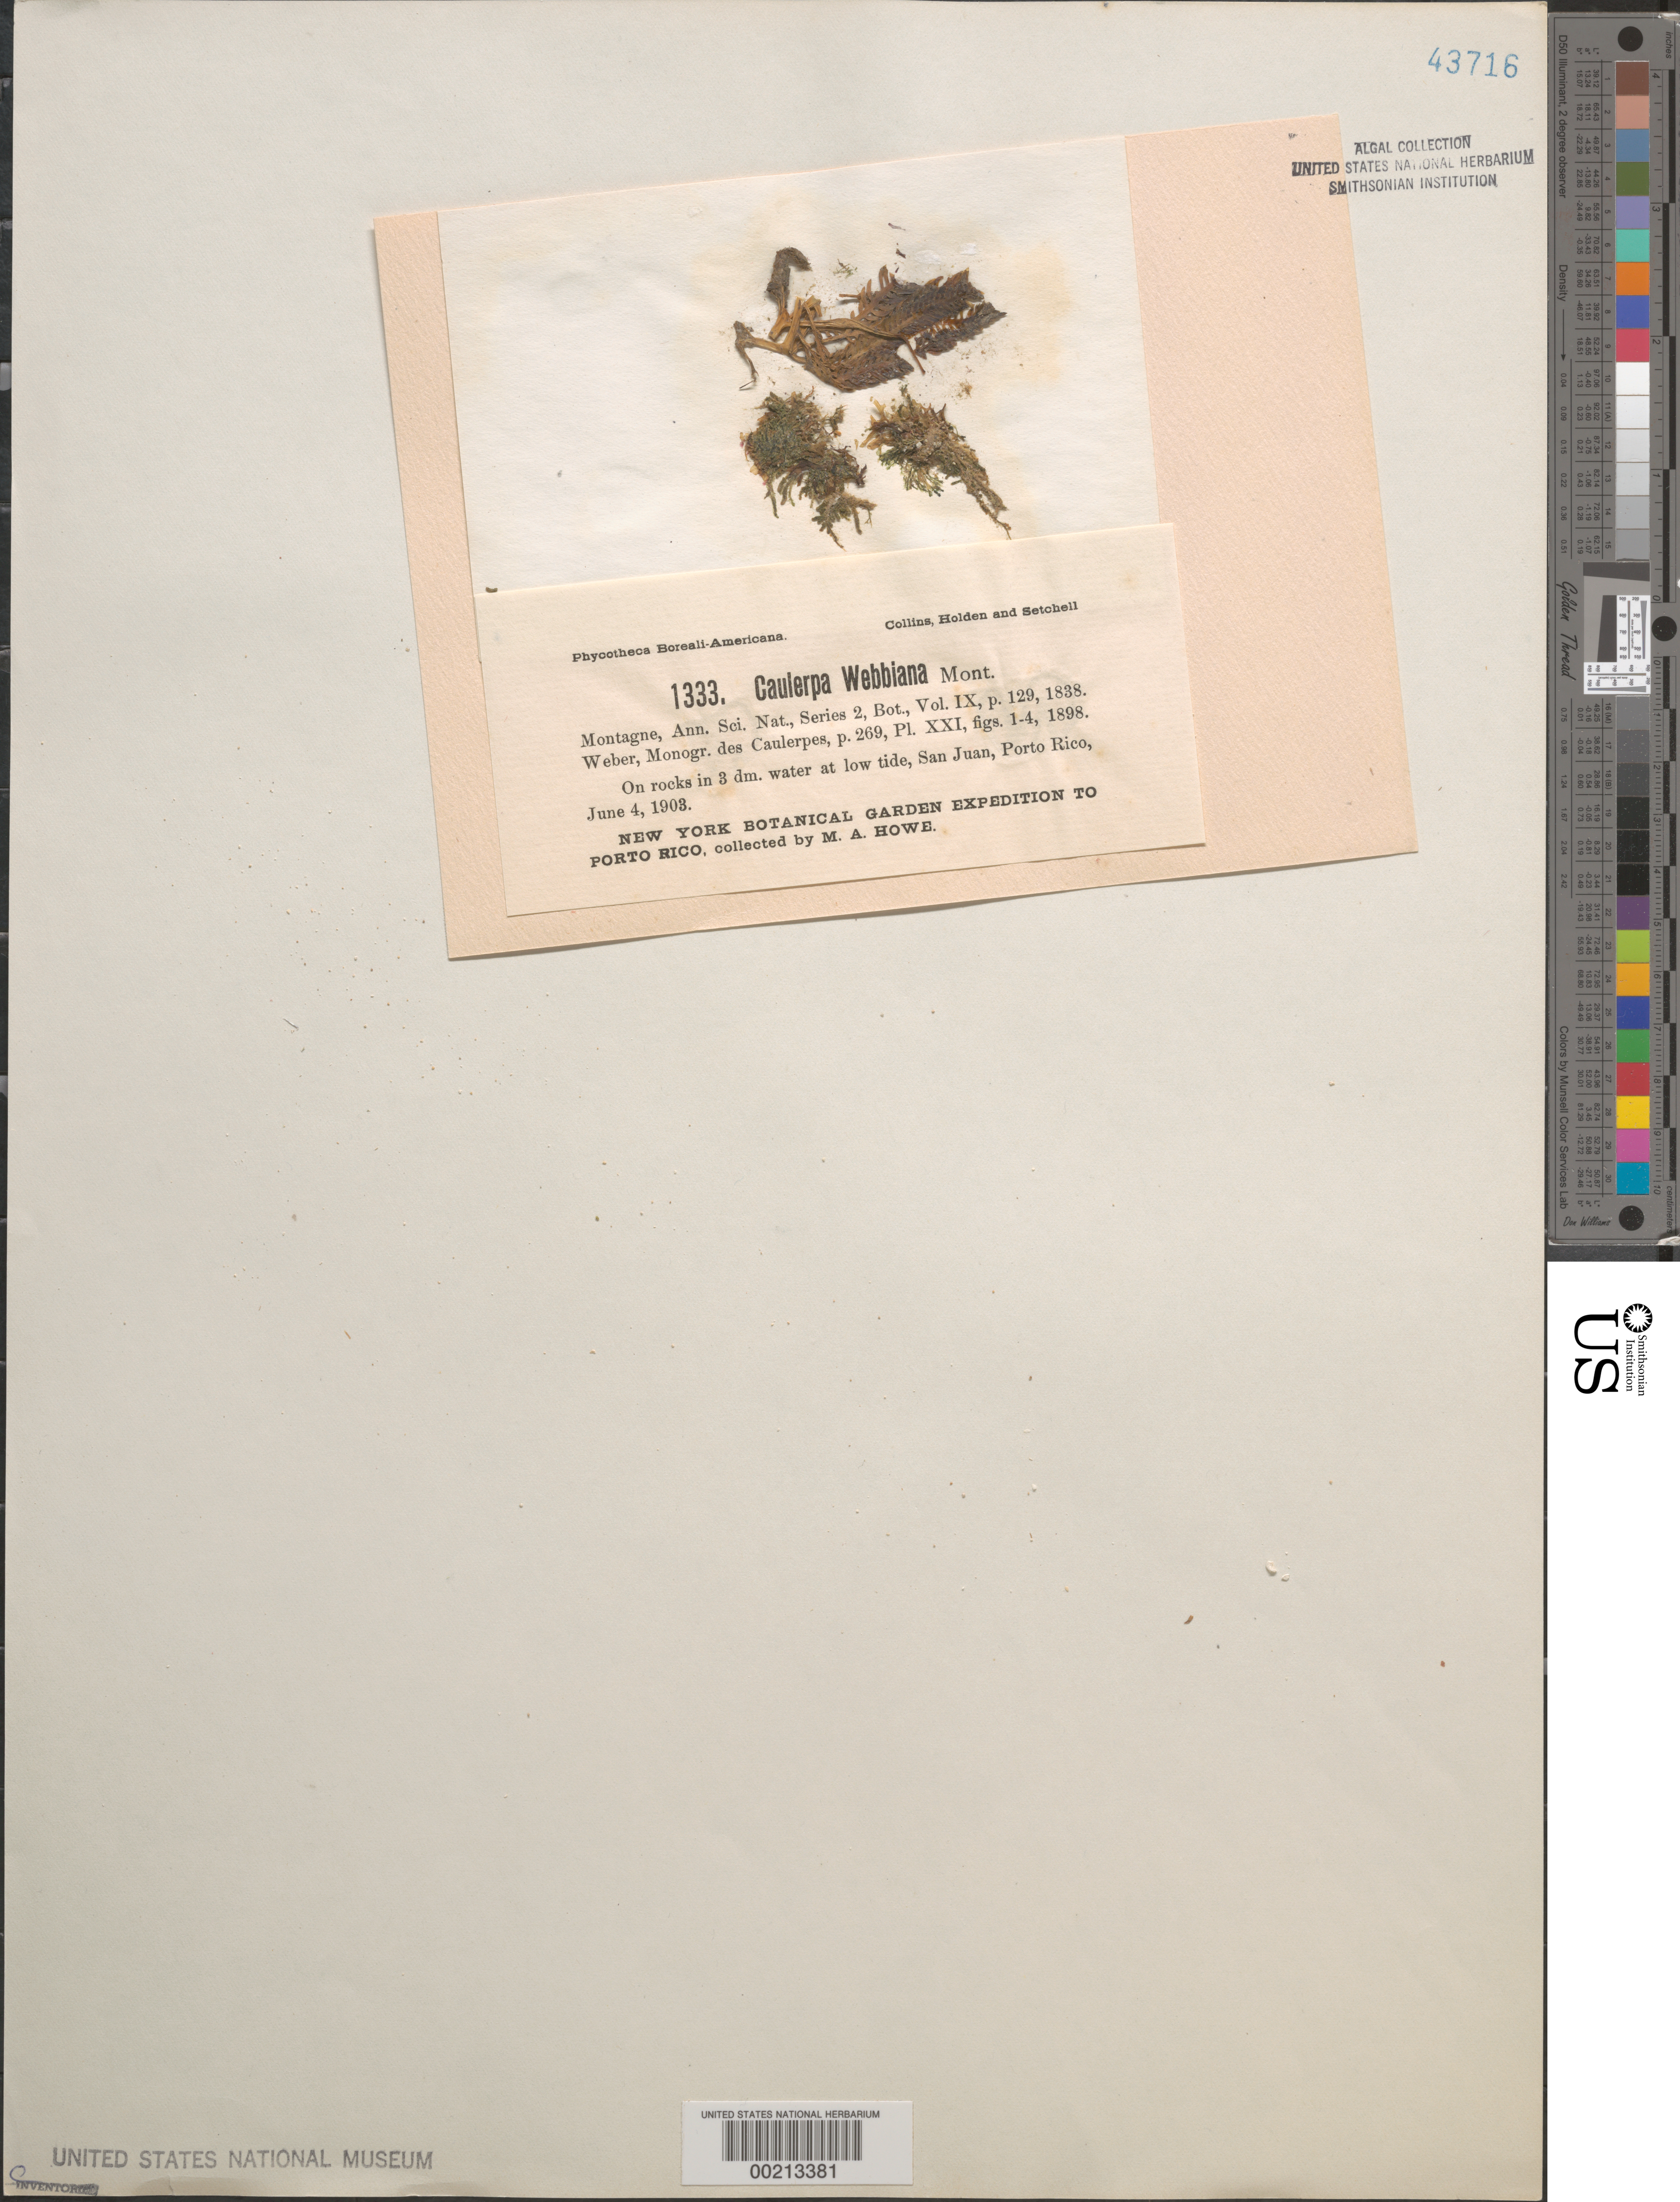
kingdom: Plantae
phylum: Chlorophyta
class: Ulvophyceae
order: Bryopsidales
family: Caulerpaceae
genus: Caulerpa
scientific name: Caulerpa webbiana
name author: Mont.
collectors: M. A. Howe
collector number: PB-A 1333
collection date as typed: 04 Jun 1908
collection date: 1908-06-04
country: Puerto Rico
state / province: San Juan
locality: San Juan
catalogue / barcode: US 43716